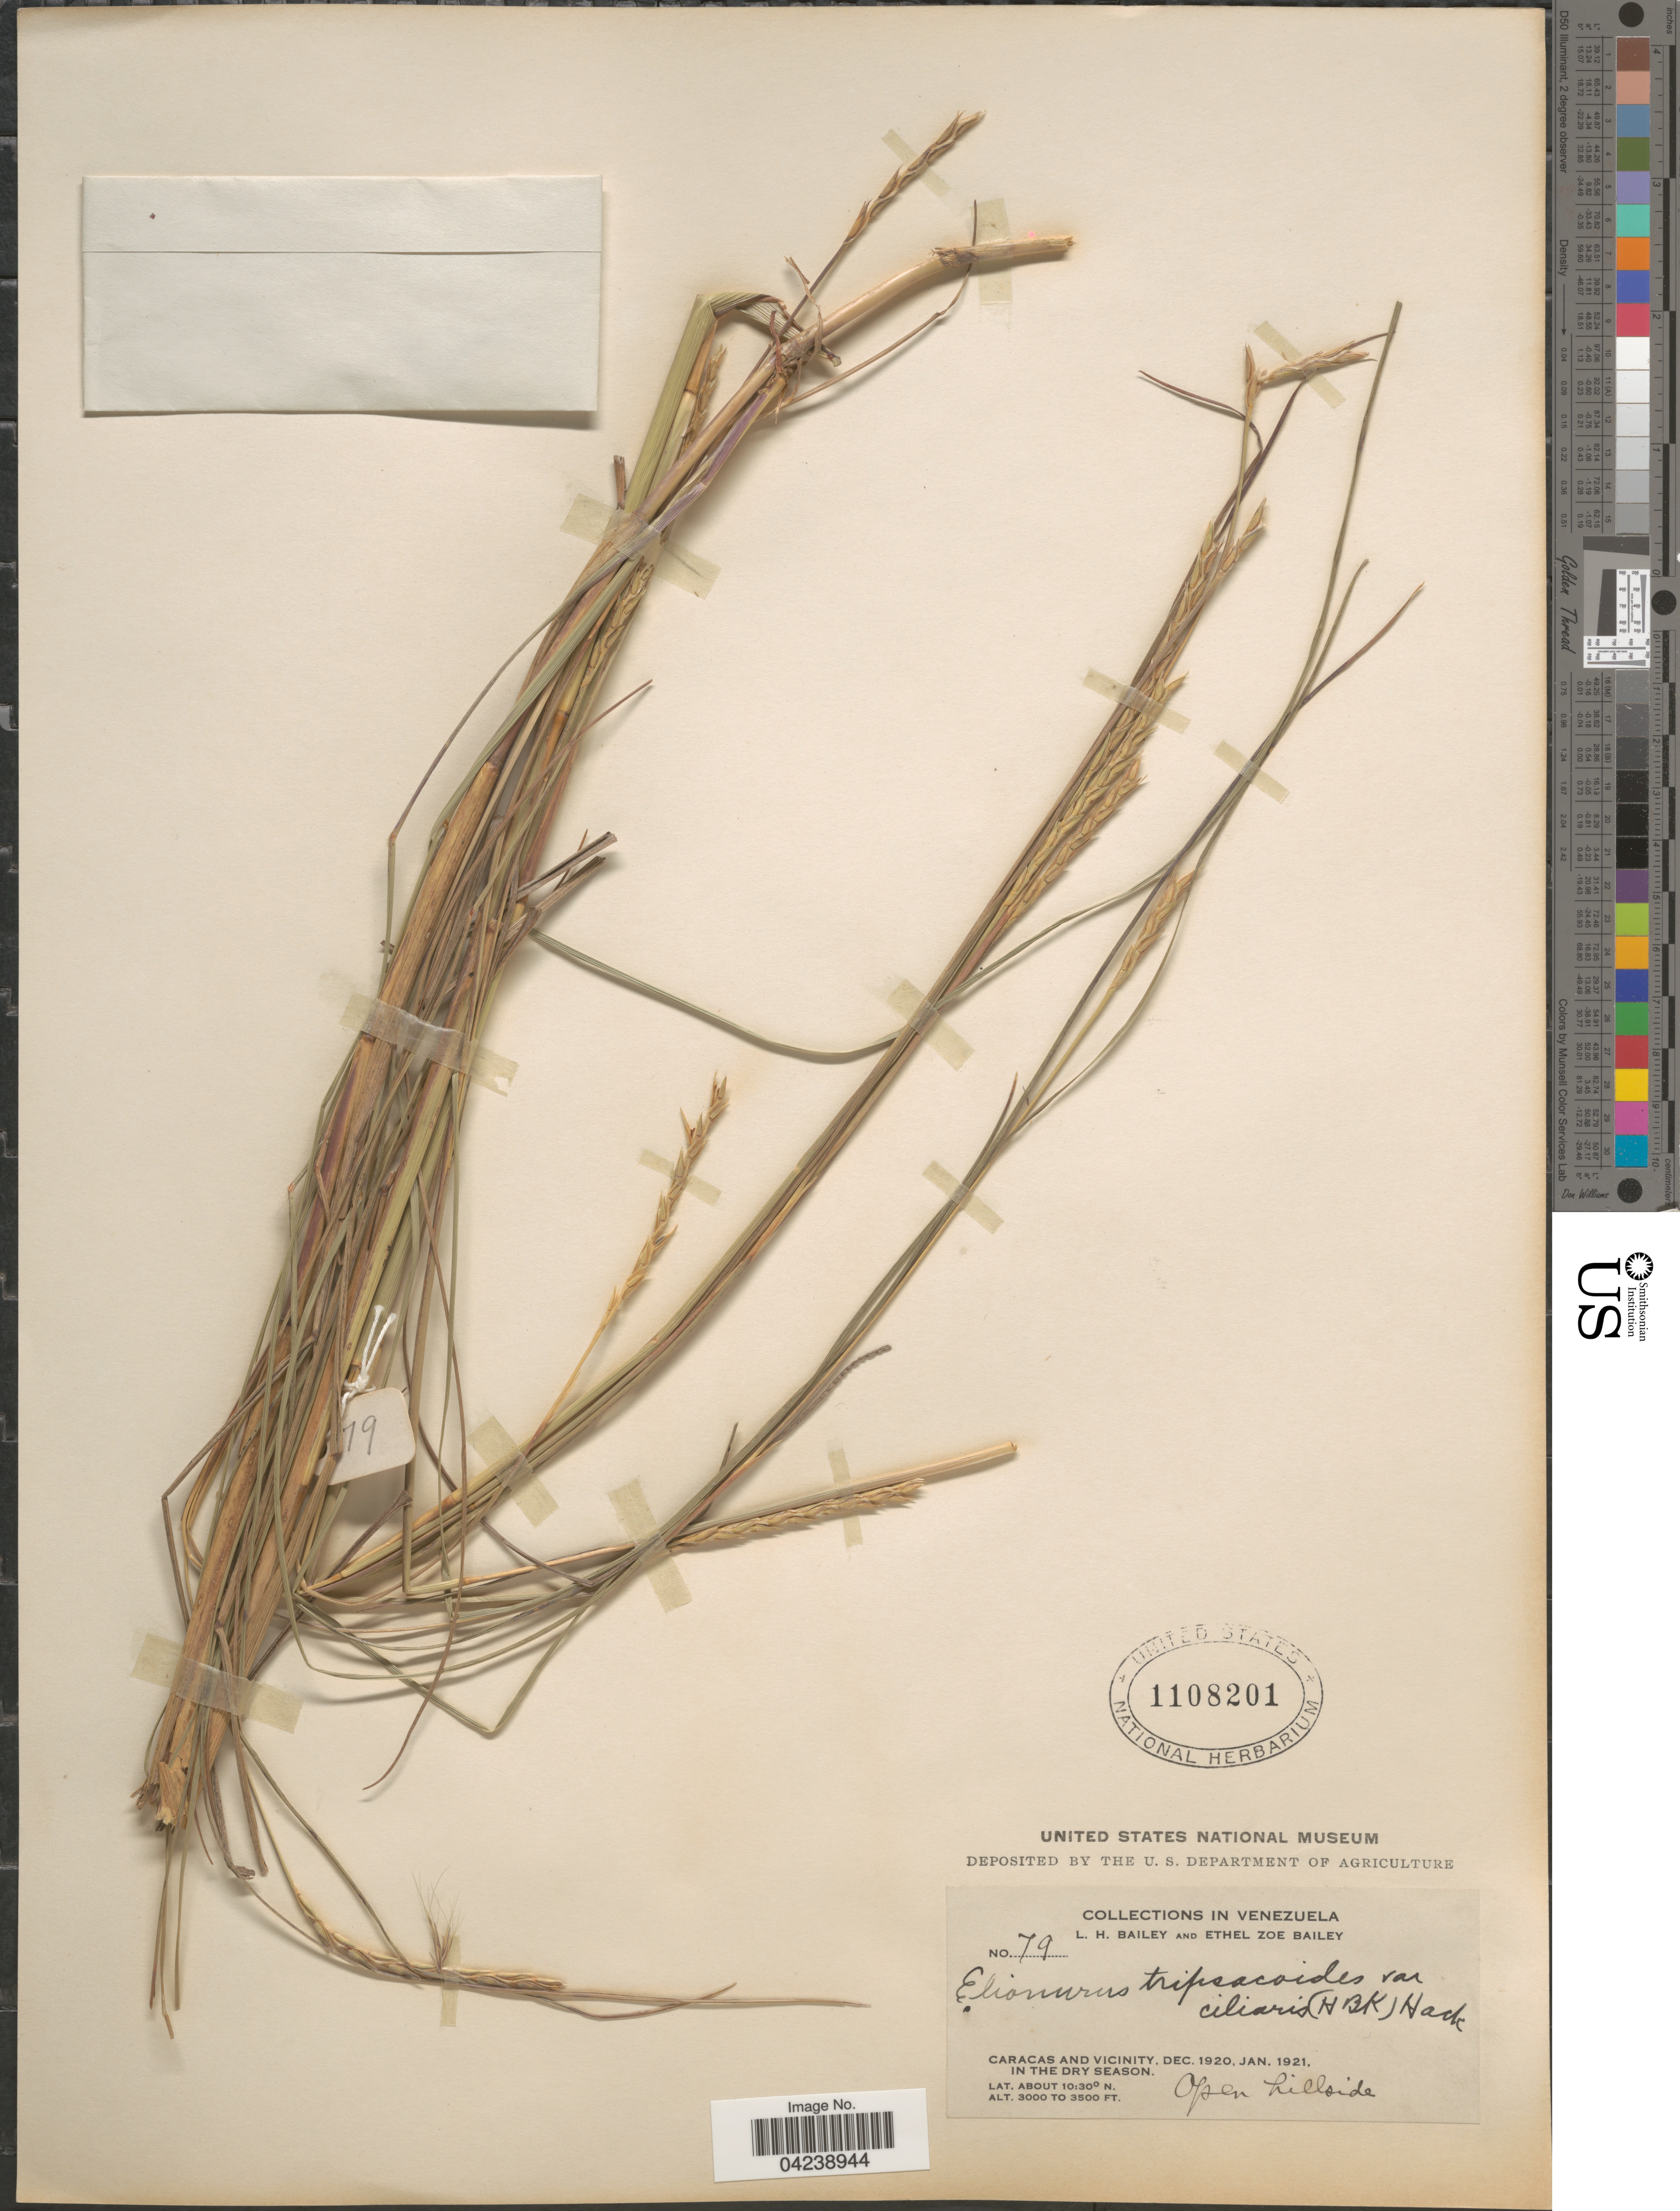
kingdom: Plantae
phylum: Tracheophyta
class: Liliopsida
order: Poales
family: Poaceae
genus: Elionurus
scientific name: Elionurus ciliaris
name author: Kunth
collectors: L. H. Bailey & E. Z. Bailey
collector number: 79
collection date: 1920-12/1921-01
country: Venezuela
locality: Caracas and vicinity.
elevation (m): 914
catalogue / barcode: US 1108201